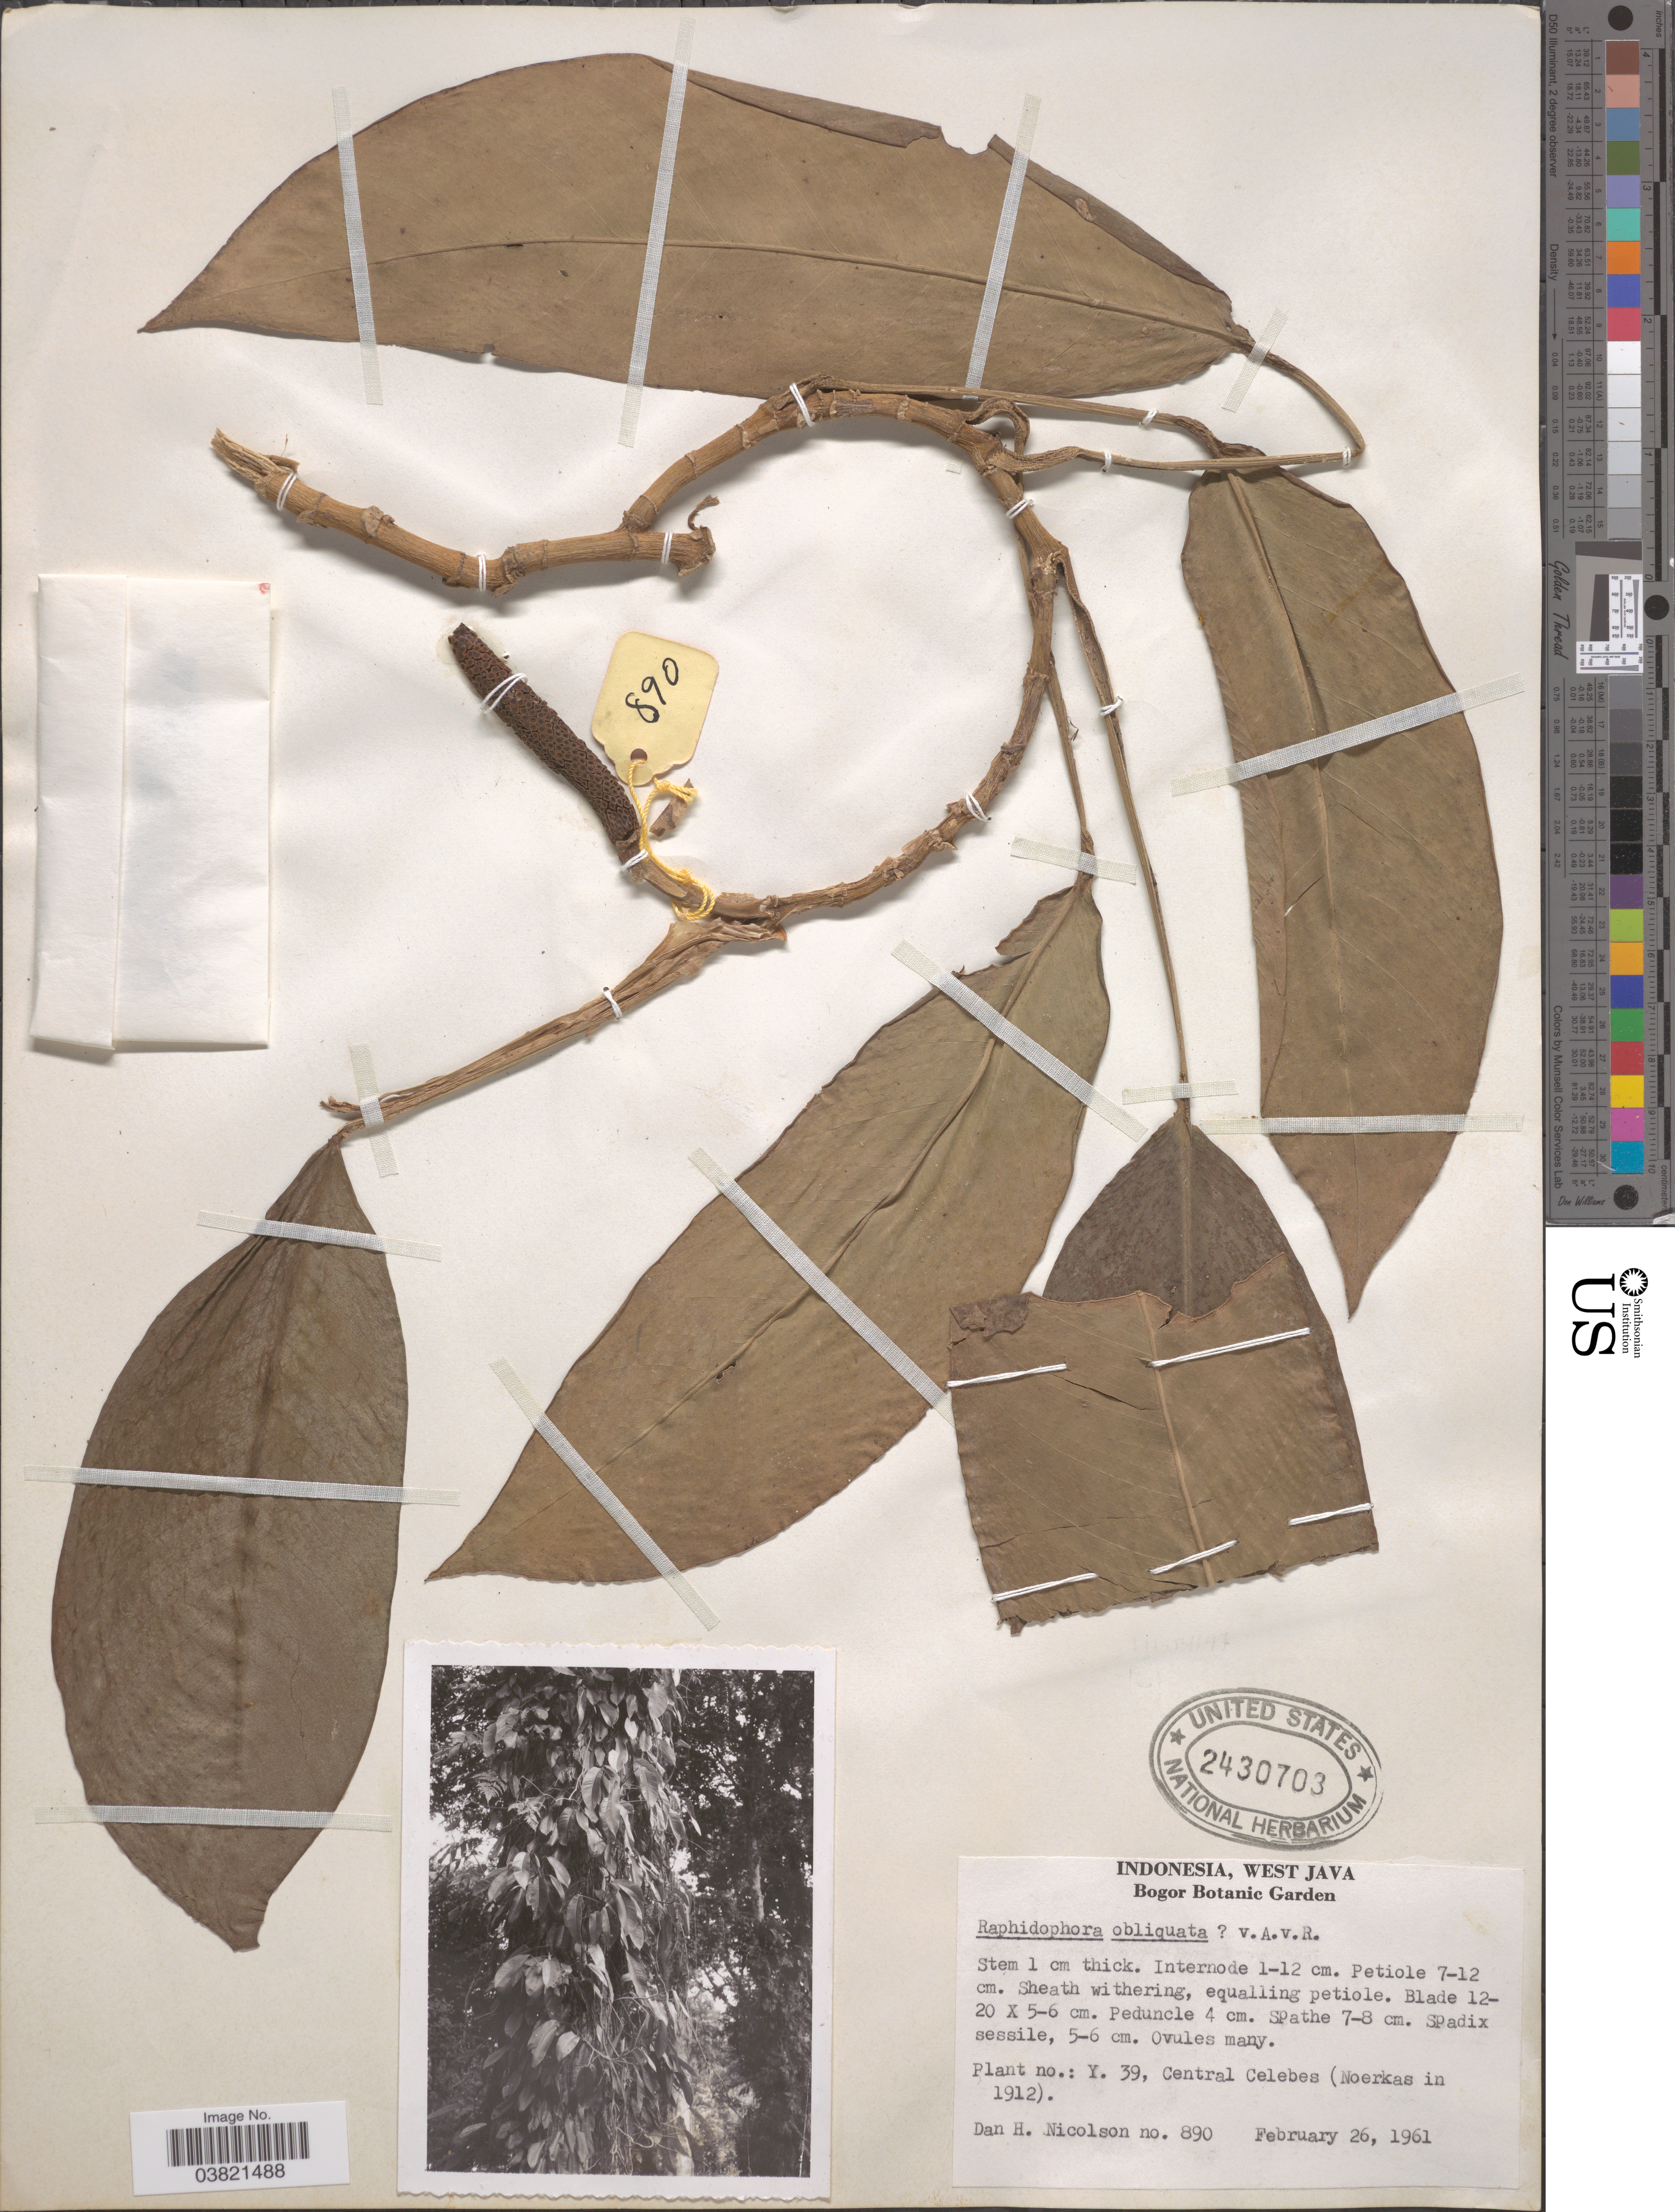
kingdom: Plantae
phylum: Tracheophyta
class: Liliopsida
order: Alismatales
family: Araceae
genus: Rhaphidophora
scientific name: Rhaphidophora obliquata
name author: Alderw.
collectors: D. H. Nicolson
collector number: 890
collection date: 1961-02-26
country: Indonesia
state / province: Java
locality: West Java. Bogor Botanic Garden.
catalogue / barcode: US 2430703